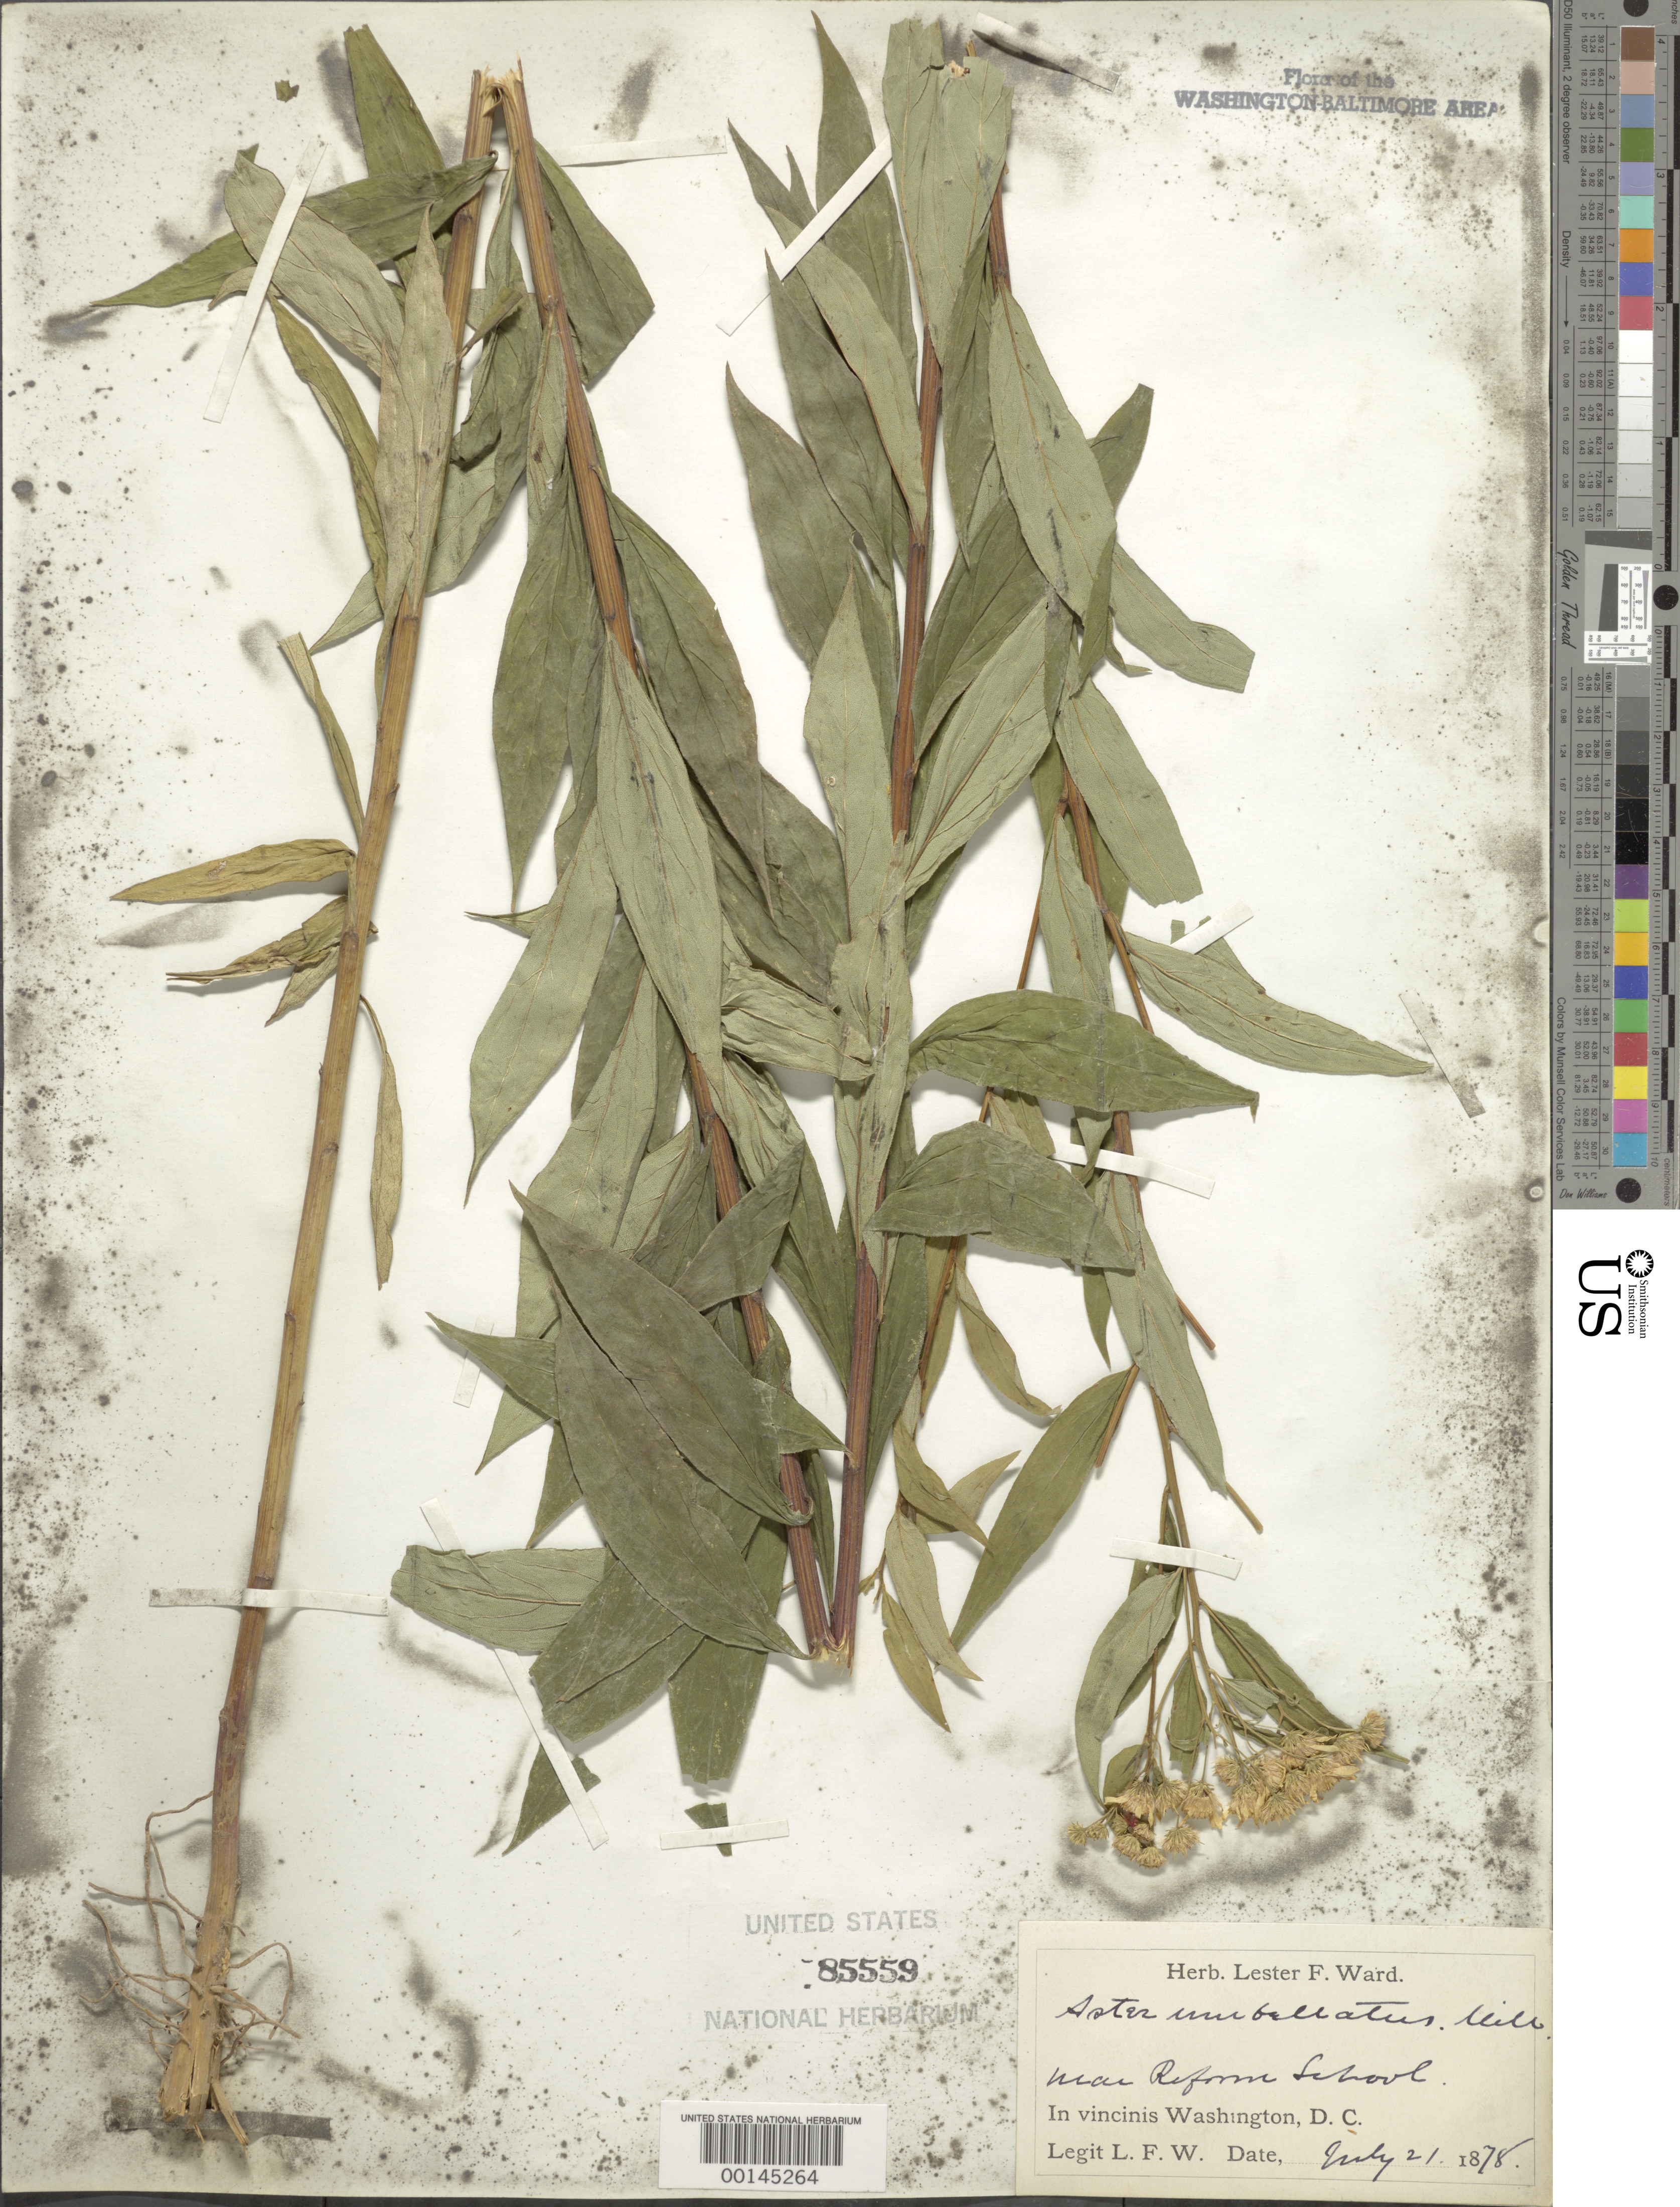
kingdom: Plantae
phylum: Tracheophyta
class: Magnoliopsida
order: Asterales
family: Asteraceae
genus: Doellingeria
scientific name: Doellingeria umbellata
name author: (Mill.) Nees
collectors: L. F. Ward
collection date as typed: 21 Jul 1878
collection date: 1878-07-21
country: United States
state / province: District of Columbia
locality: Near Reform School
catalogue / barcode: US 85559